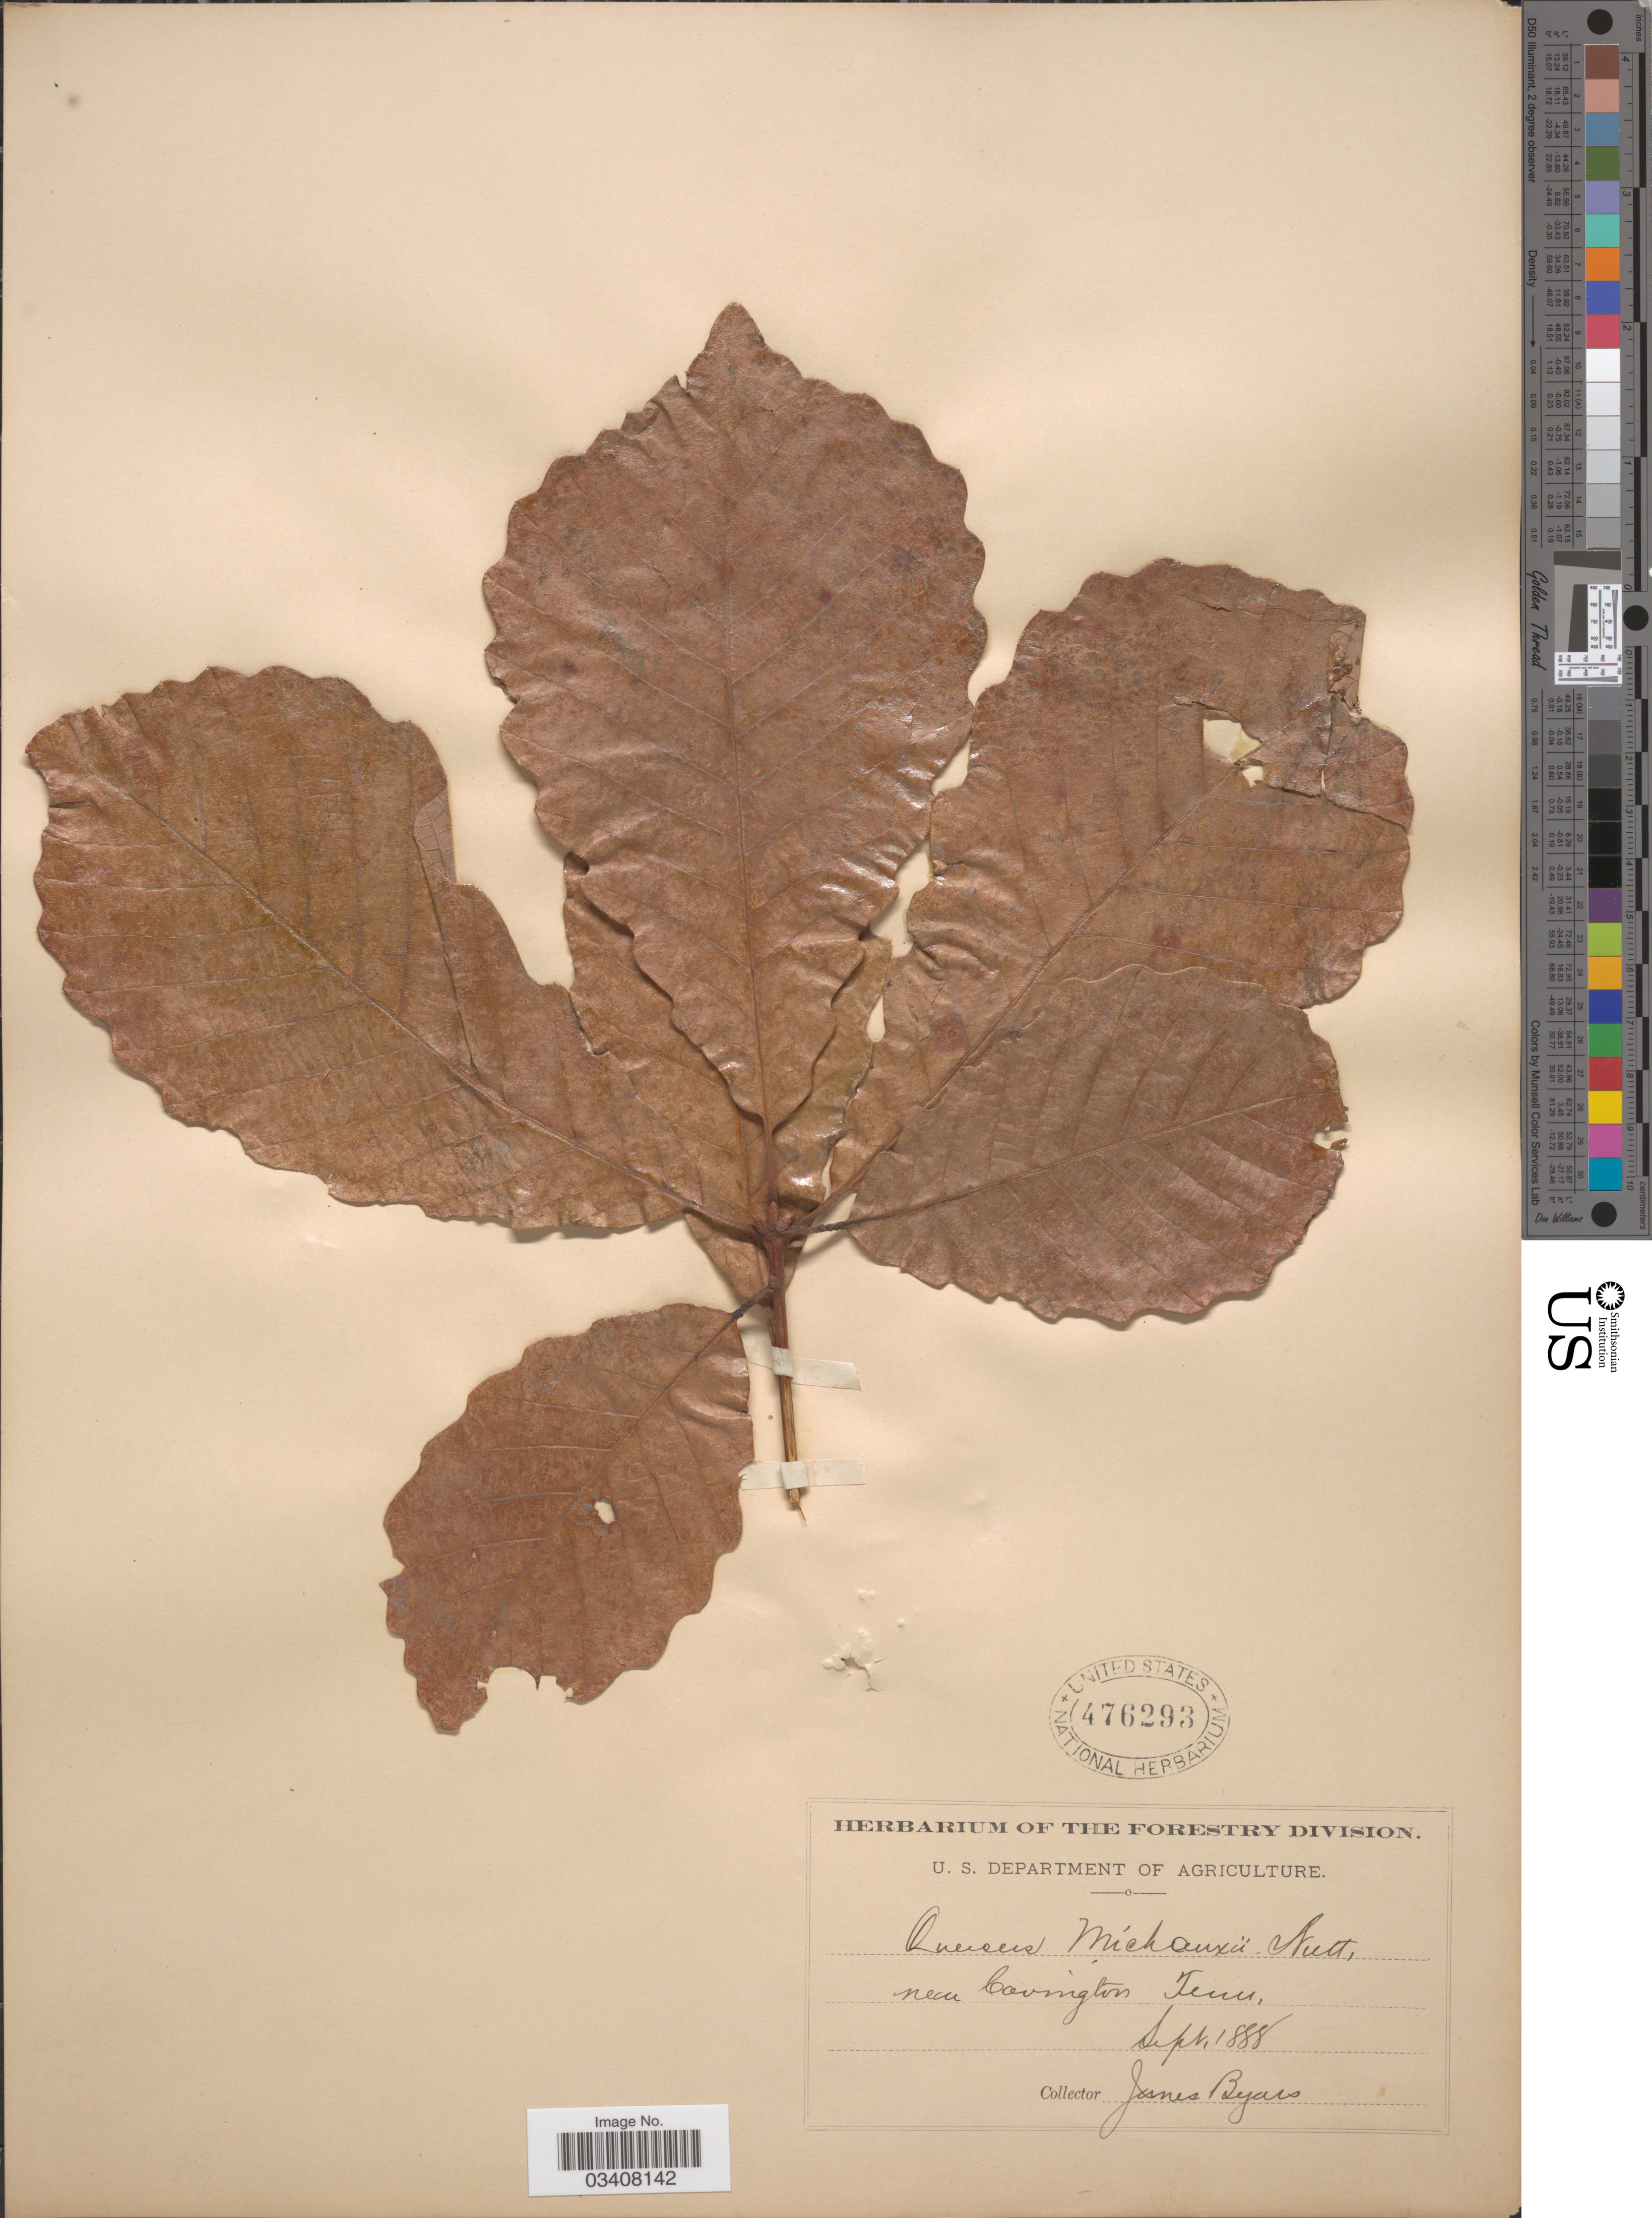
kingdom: Plantae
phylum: Tracheophyta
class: Magnoliopsida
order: Fagales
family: Fagaceae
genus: Quercus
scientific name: Quercus prinus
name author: L.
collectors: J. Byars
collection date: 1888-09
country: United States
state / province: Tennessee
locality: Near Covington.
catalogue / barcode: US 476293